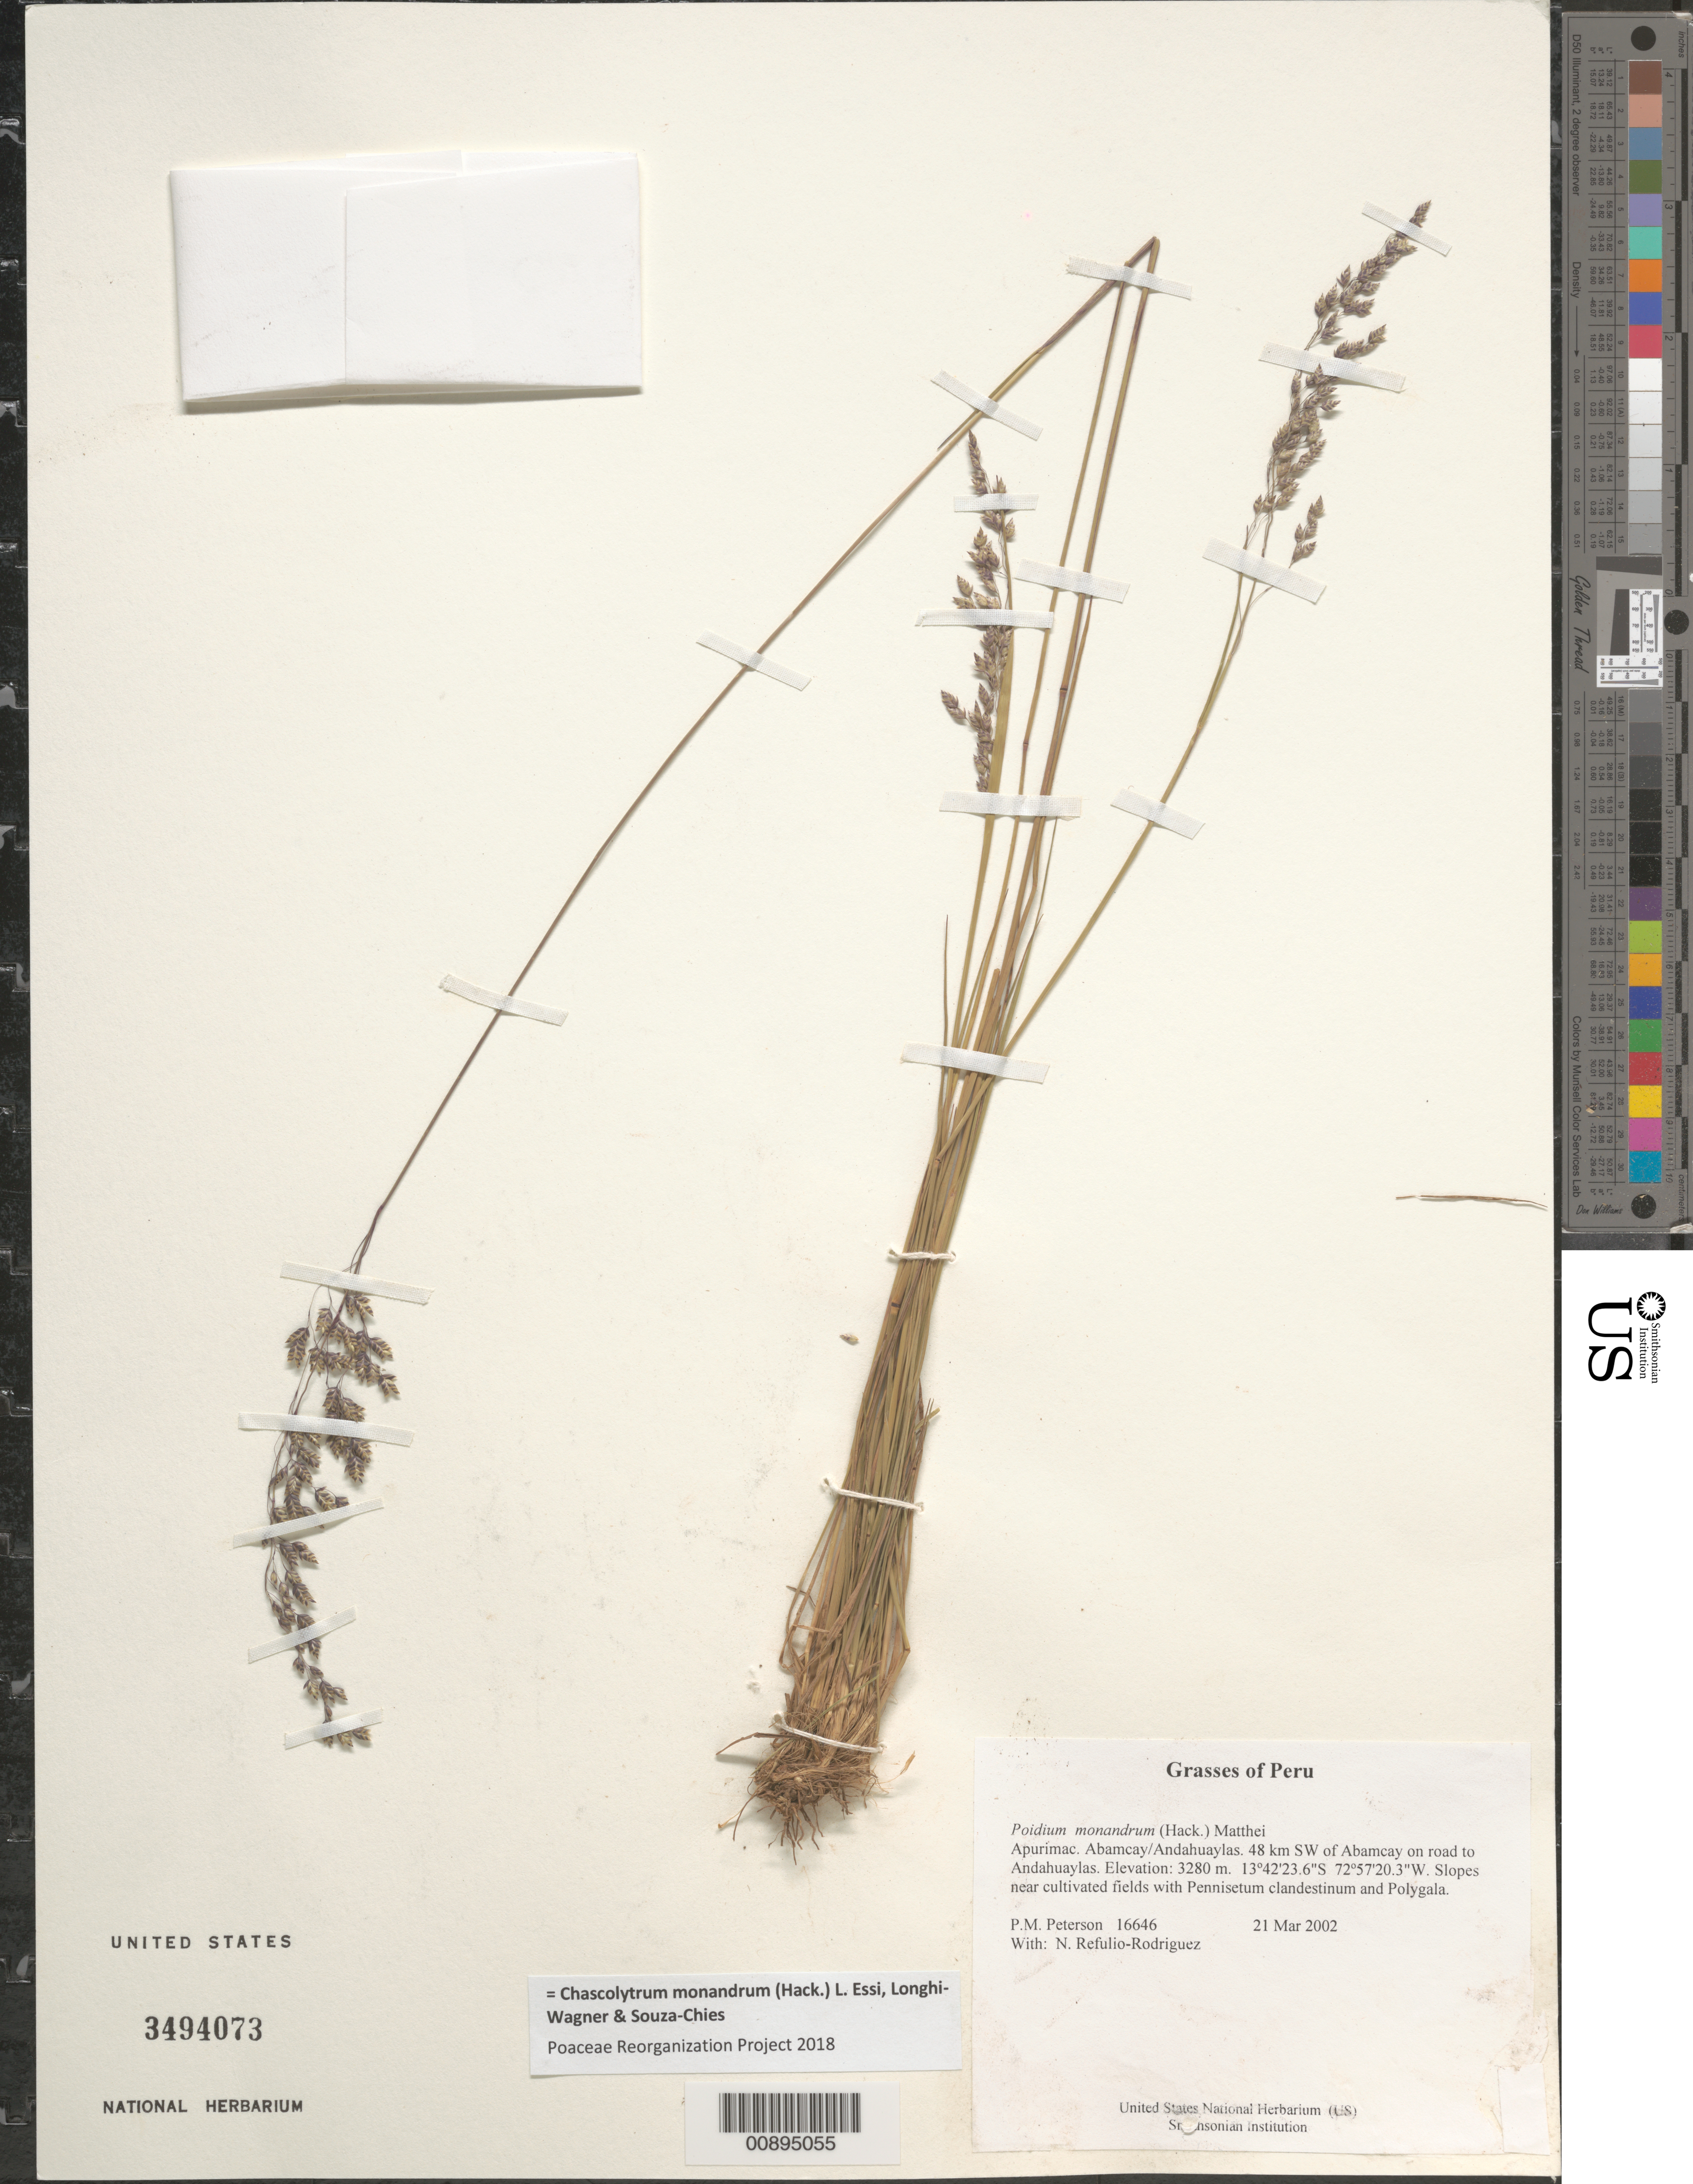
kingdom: Plantae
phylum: Tracheophyta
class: Liliopsida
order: Poales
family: Poaceae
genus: Chascolytrum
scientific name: Chascolytrum monandrum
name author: (Hack.) L. Essi et al.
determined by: Poaceae Reorganization Project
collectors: P. M. Peterson & N. Refulio-Rodríguez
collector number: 16646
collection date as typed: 21 Mar 2002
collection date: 2002-03-21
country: Peru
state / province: Apurímac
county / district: Abancay/Andahuaylas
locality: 48 km SW of Abancay on road to Andahuaylas.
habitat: Slopes near cultivated fields with ~Pennisetum clandestinum~ and ~Polygala~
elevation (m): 3280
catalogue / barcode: US 3494073